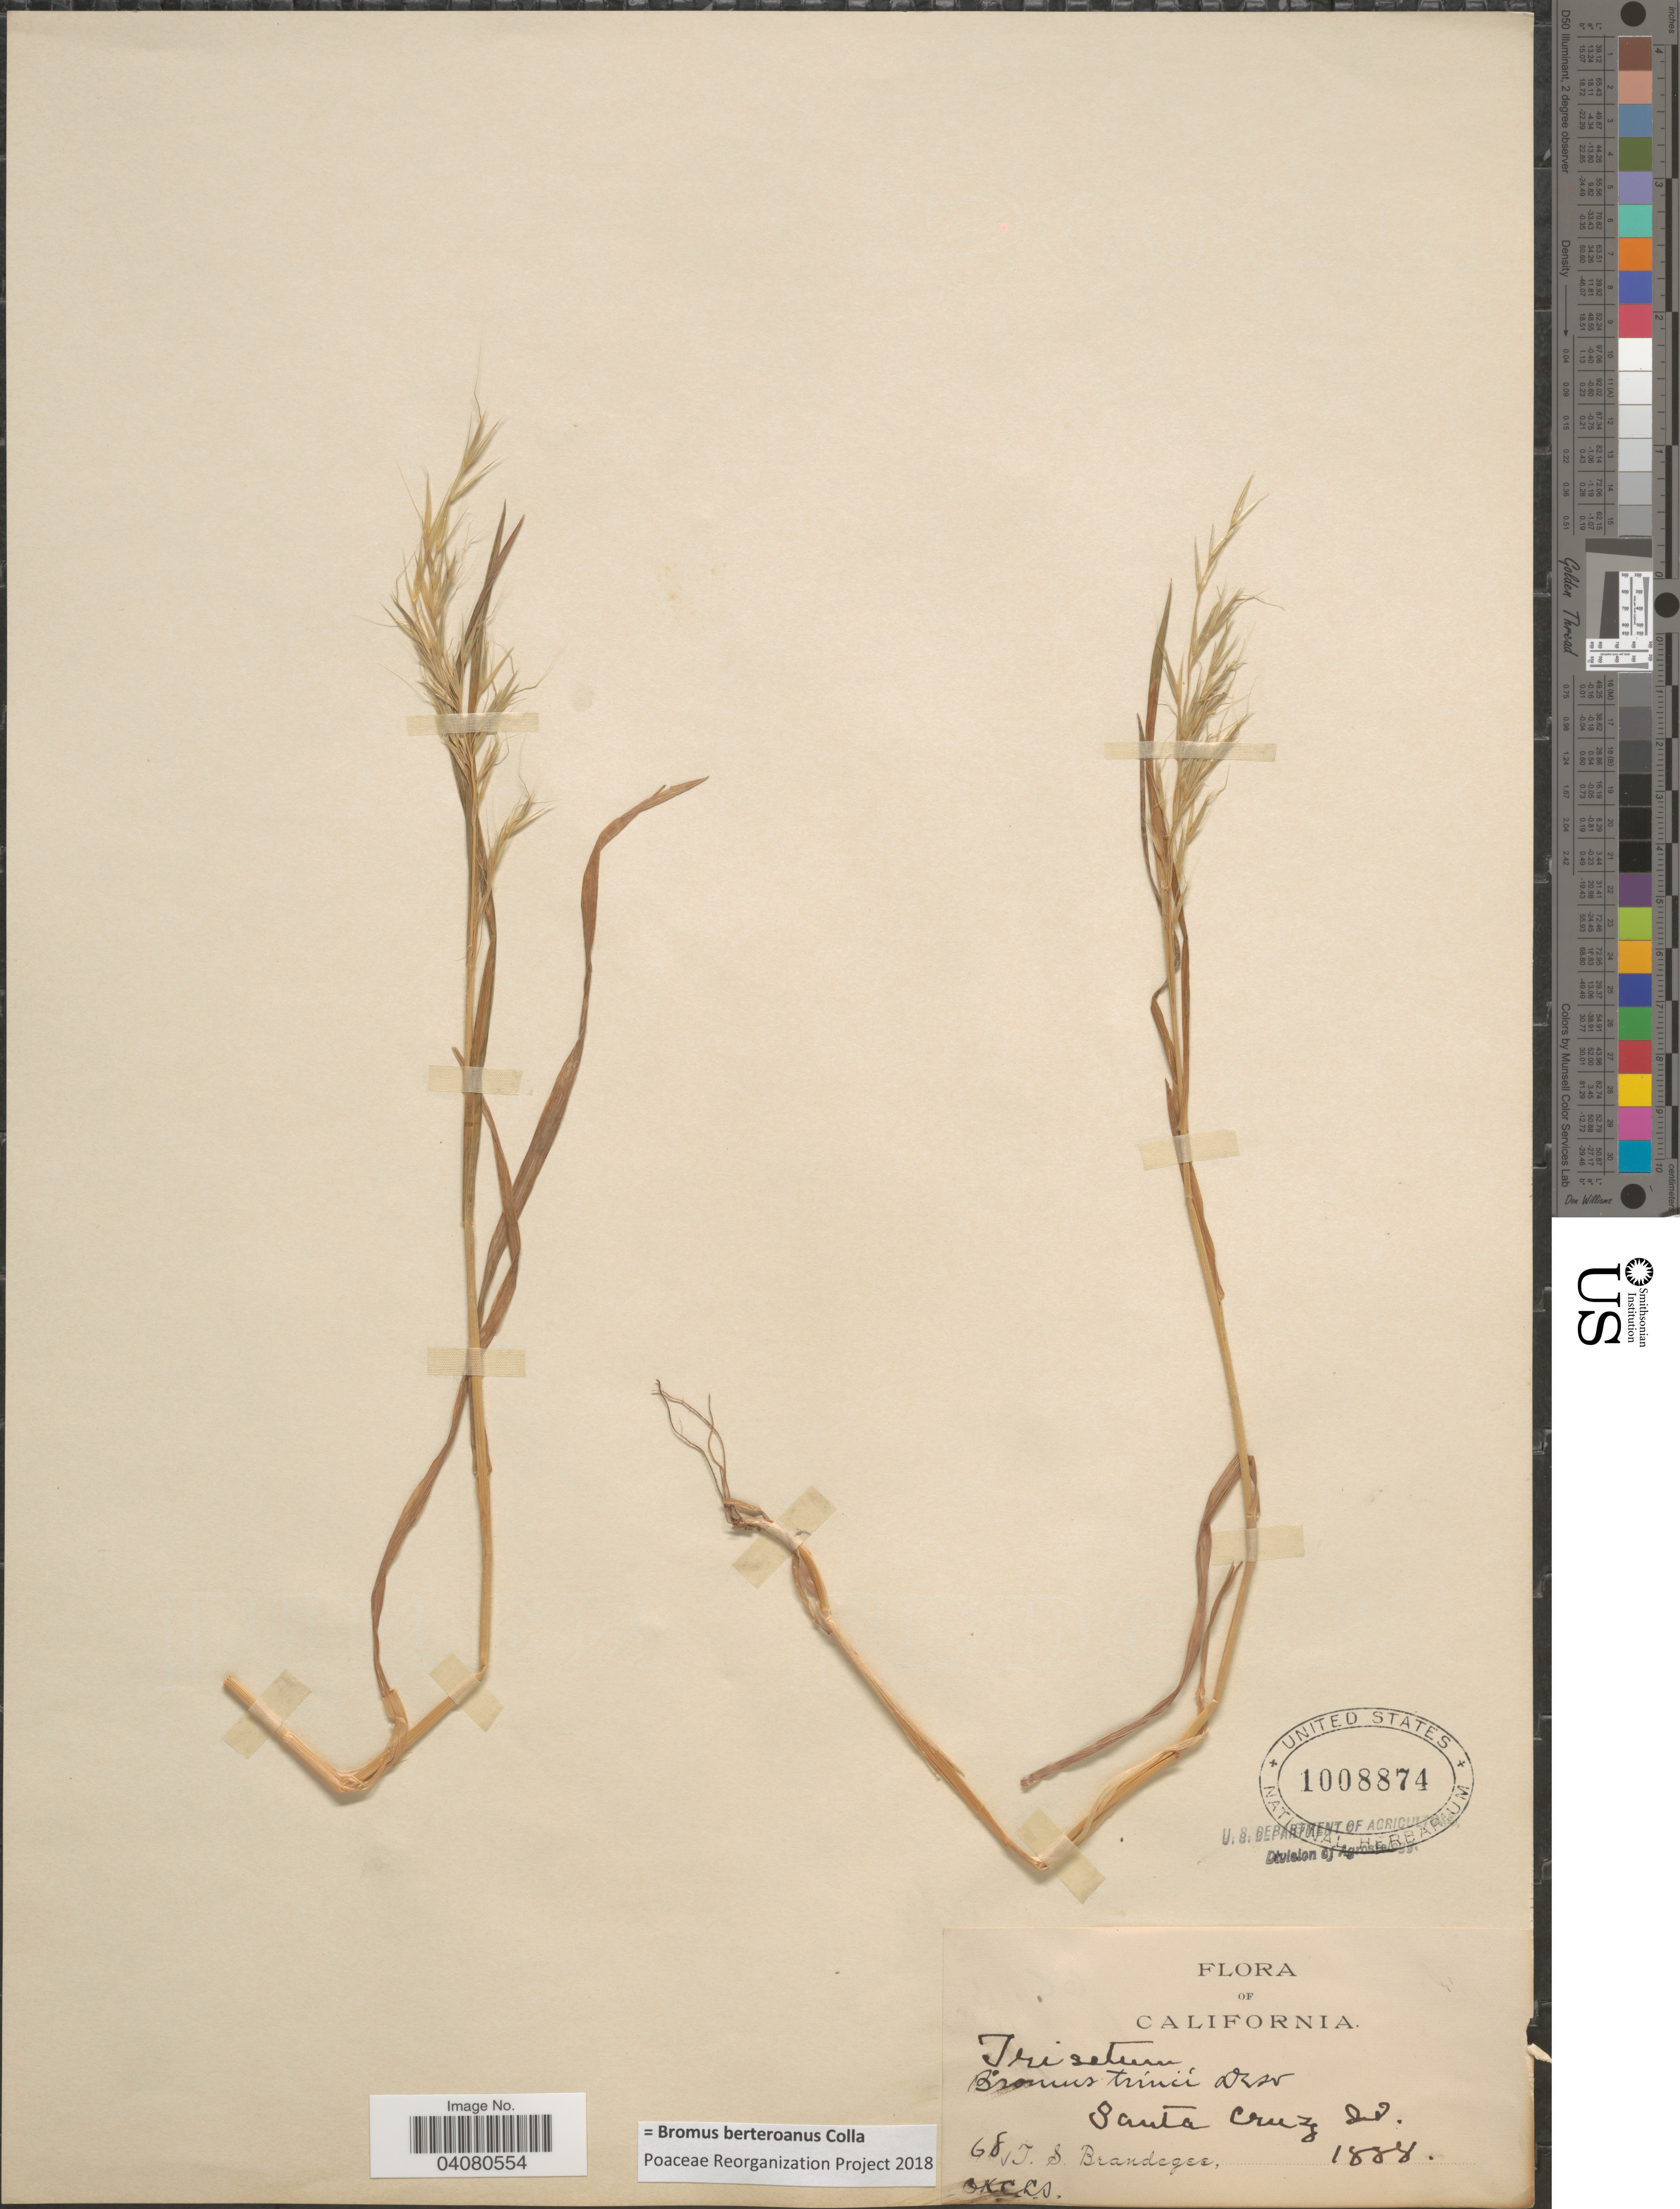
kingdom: Plantae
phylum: Tracheophyta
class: Liliopsida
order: Poales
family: Poaceae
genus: Bromus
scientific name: Bromus berteroanus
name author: Colla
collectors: J. S. Brandegee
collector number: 68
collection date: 1888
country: United States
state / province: California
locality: Santa Cruz Isl.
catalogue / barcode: US 1008874